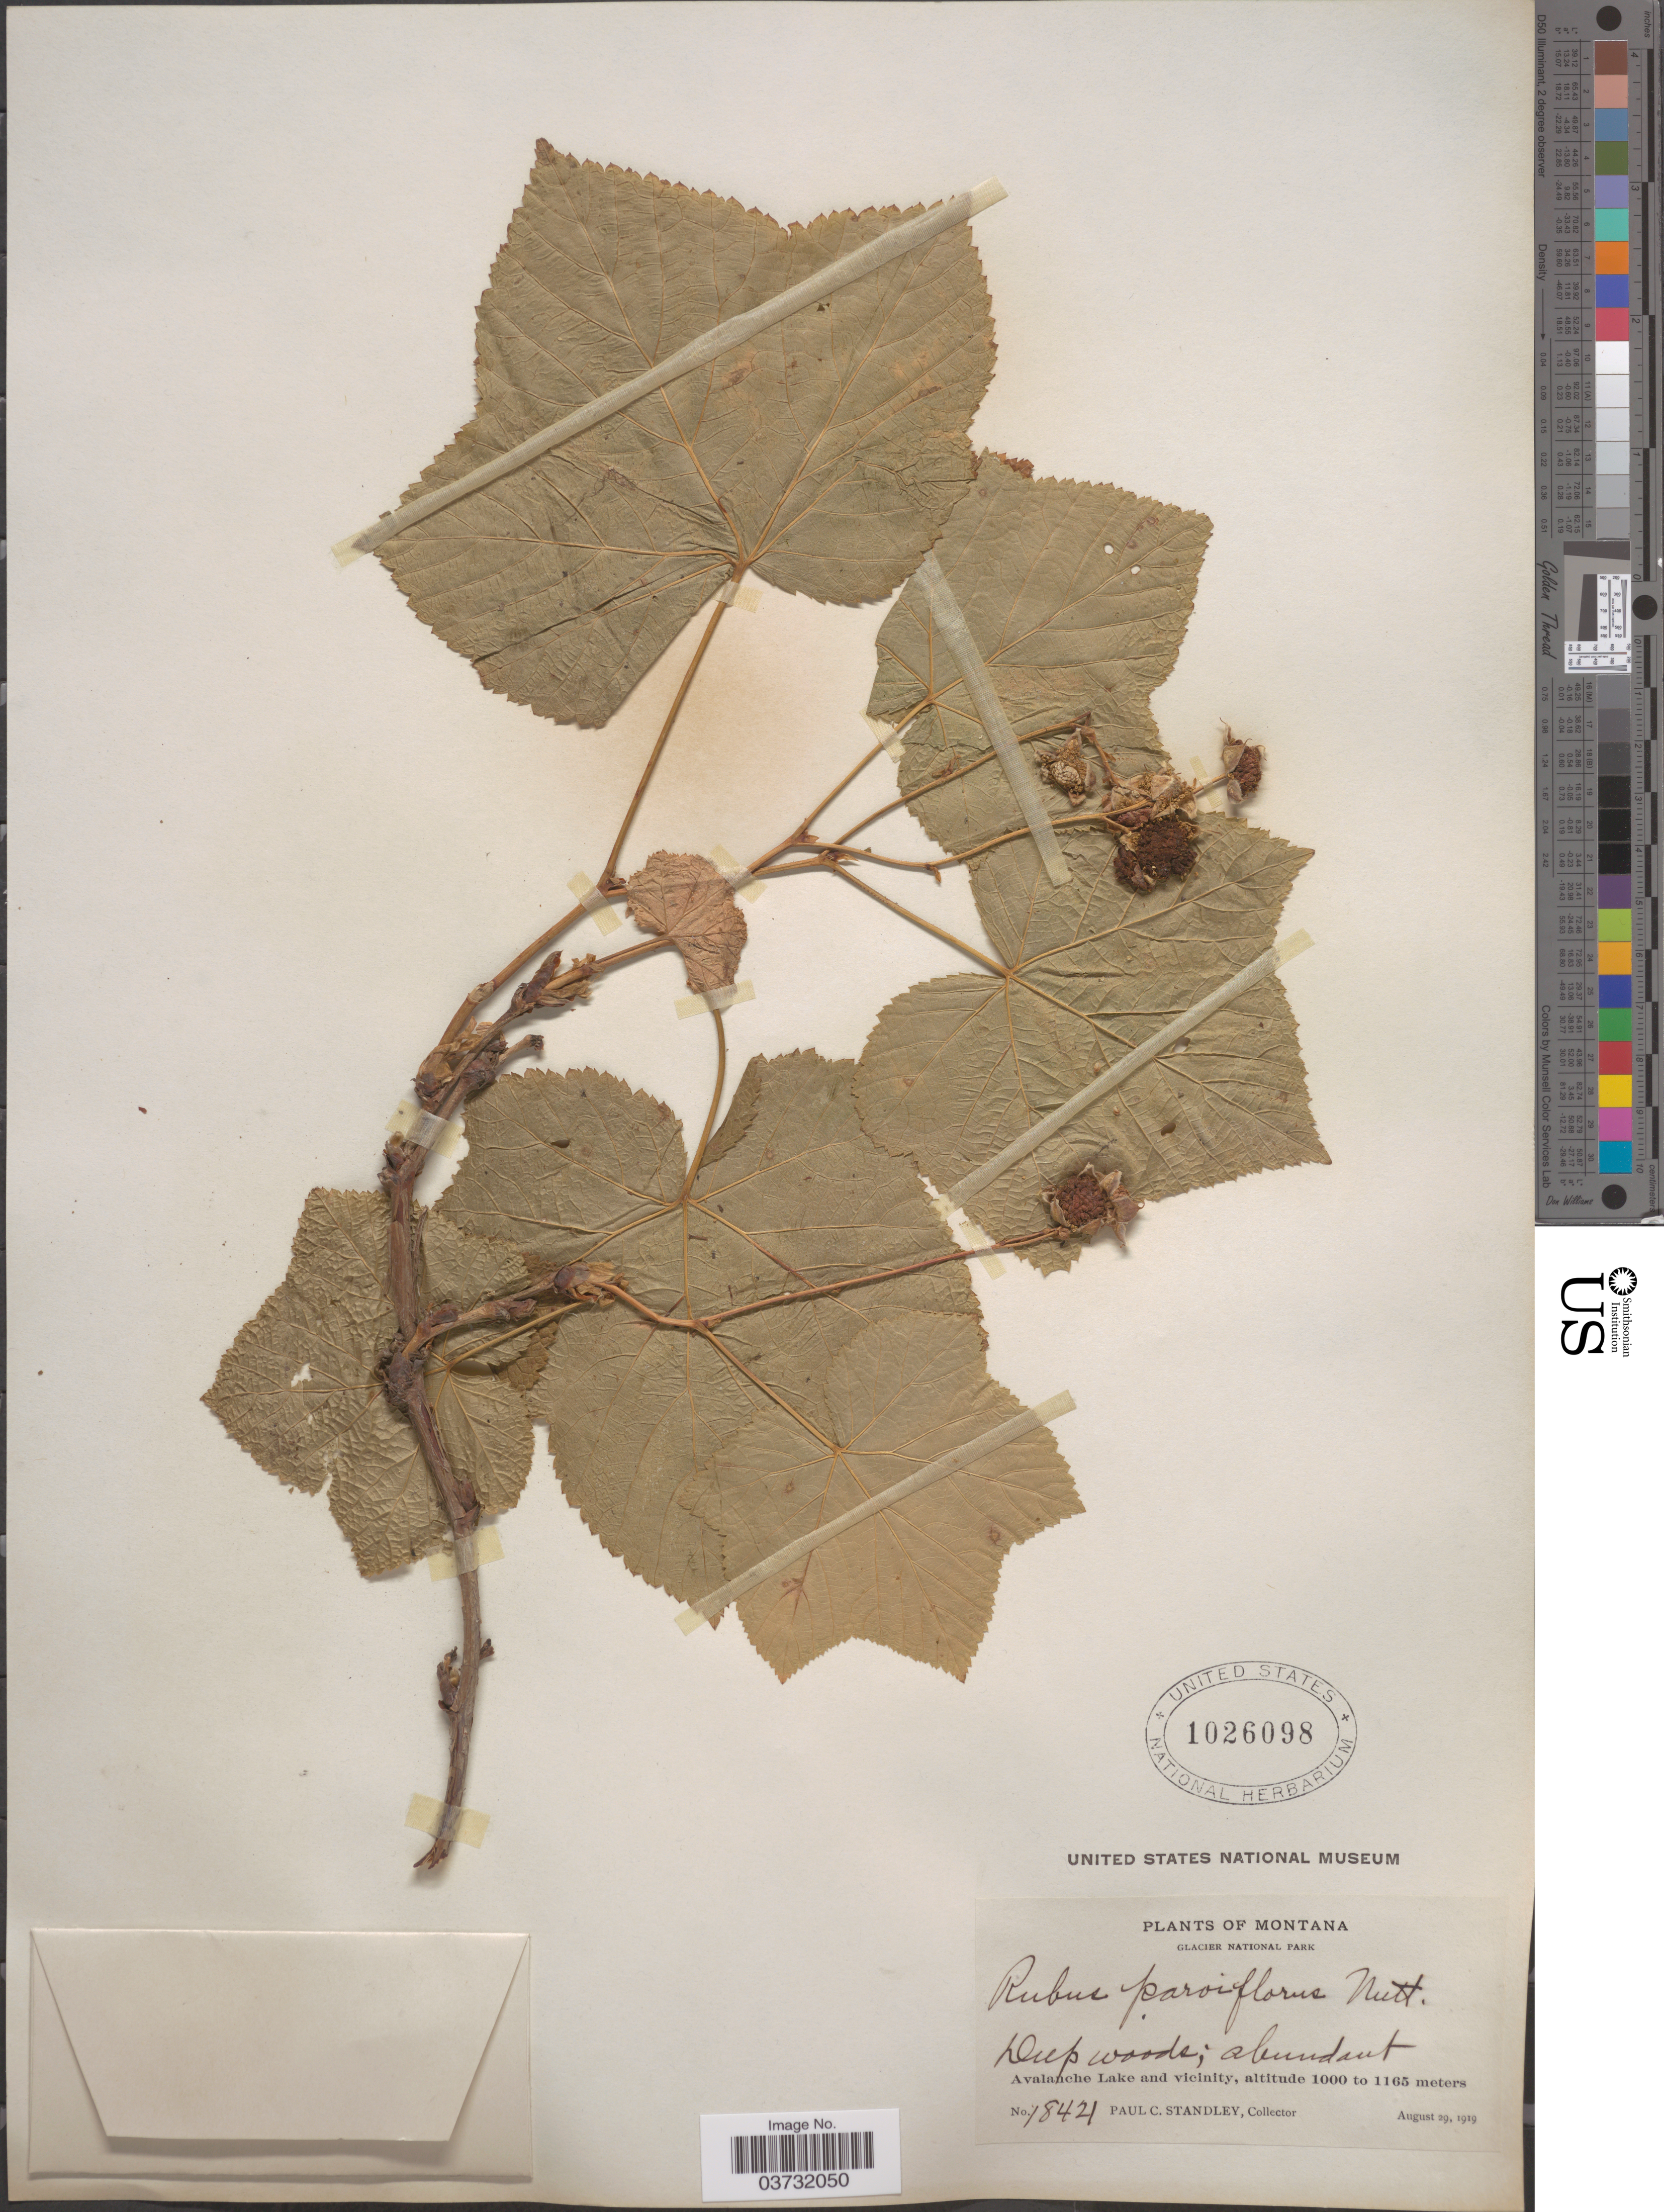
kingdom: Plantae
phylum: Tracheophyta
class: Magnoliopsida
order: Rosales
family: Rosaceae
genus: Rubus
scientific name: Rubus parviflorus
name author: Nutt.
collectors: P. C. Standley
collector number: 18421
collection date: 1919-08-29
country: United States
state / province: Montana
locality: Glacier National Park. Avalanche Lake and vicinity.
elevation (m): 1000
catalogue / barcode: US 1026098